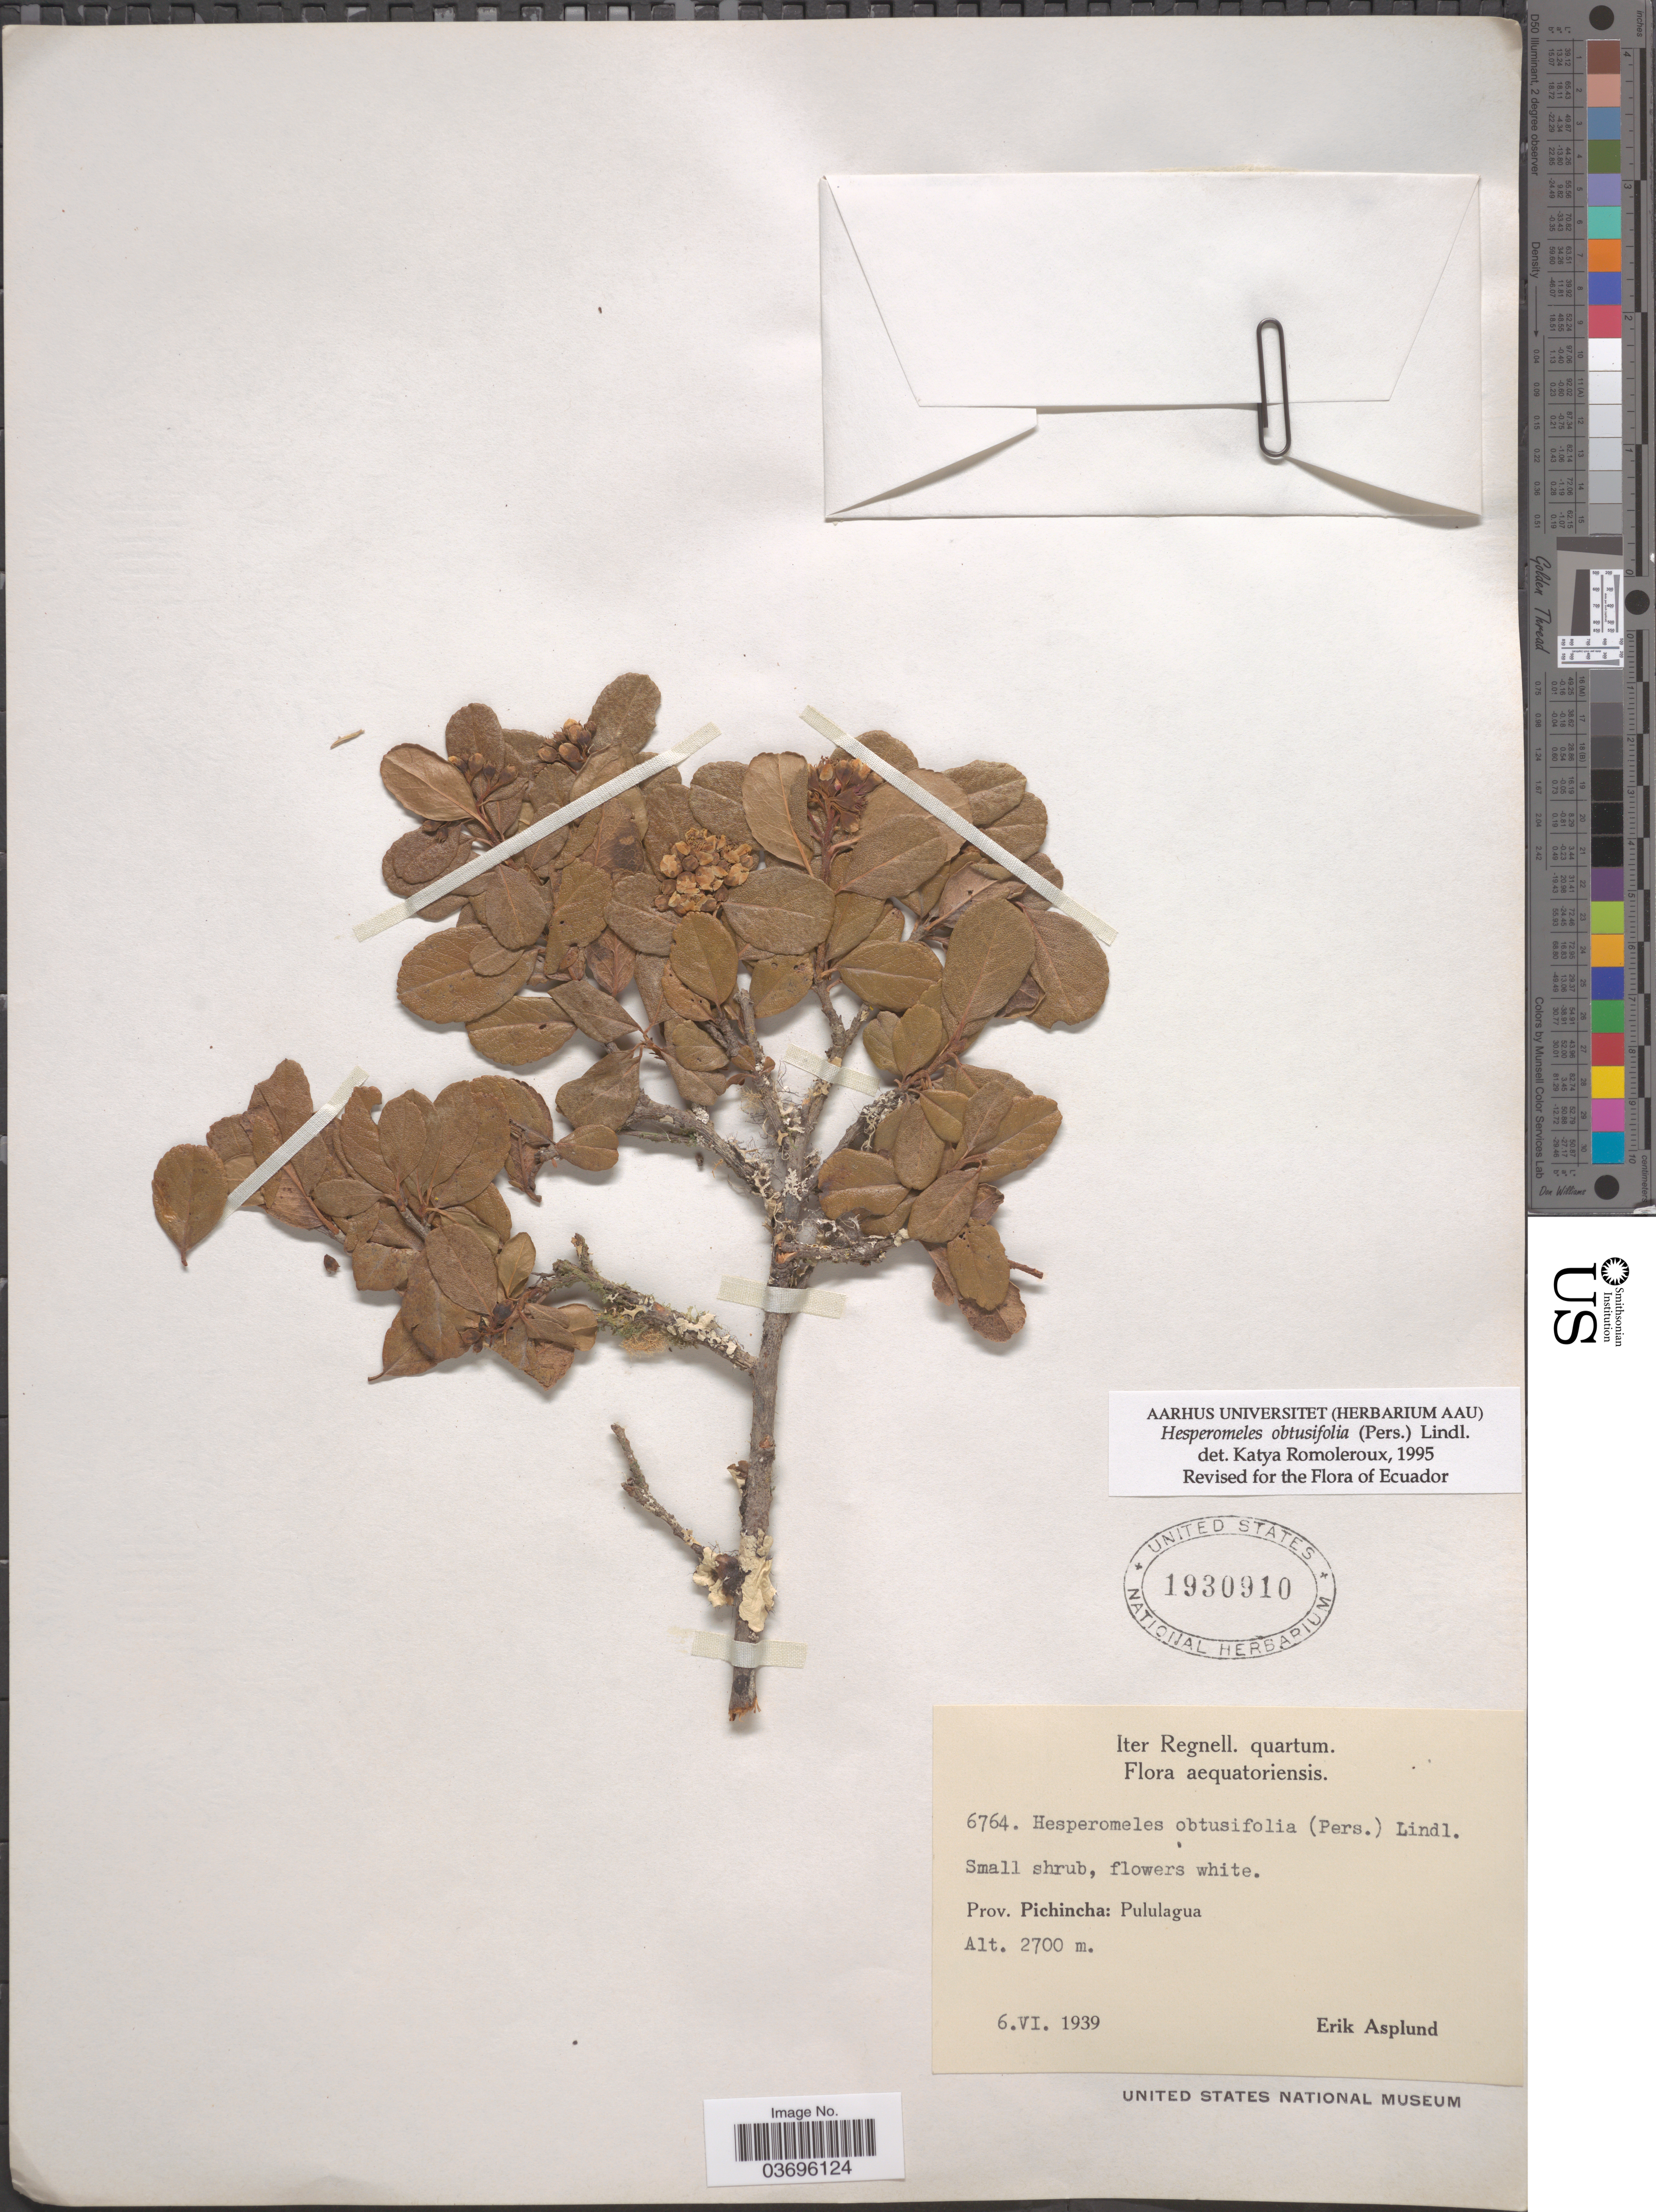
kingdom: Plantae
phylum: Tracheophyta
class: Magnoliopsida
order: Rosales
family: Rosaceae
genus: Hesperomeles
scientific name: Hesperomeles obtusifolia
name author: (Pers.) Lindl.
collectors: E. Asplund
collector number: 6764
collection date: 1939-06-06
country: Ecuador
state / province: Pichincha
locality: Pululagua.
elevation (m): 2700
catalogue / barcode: US 1930910